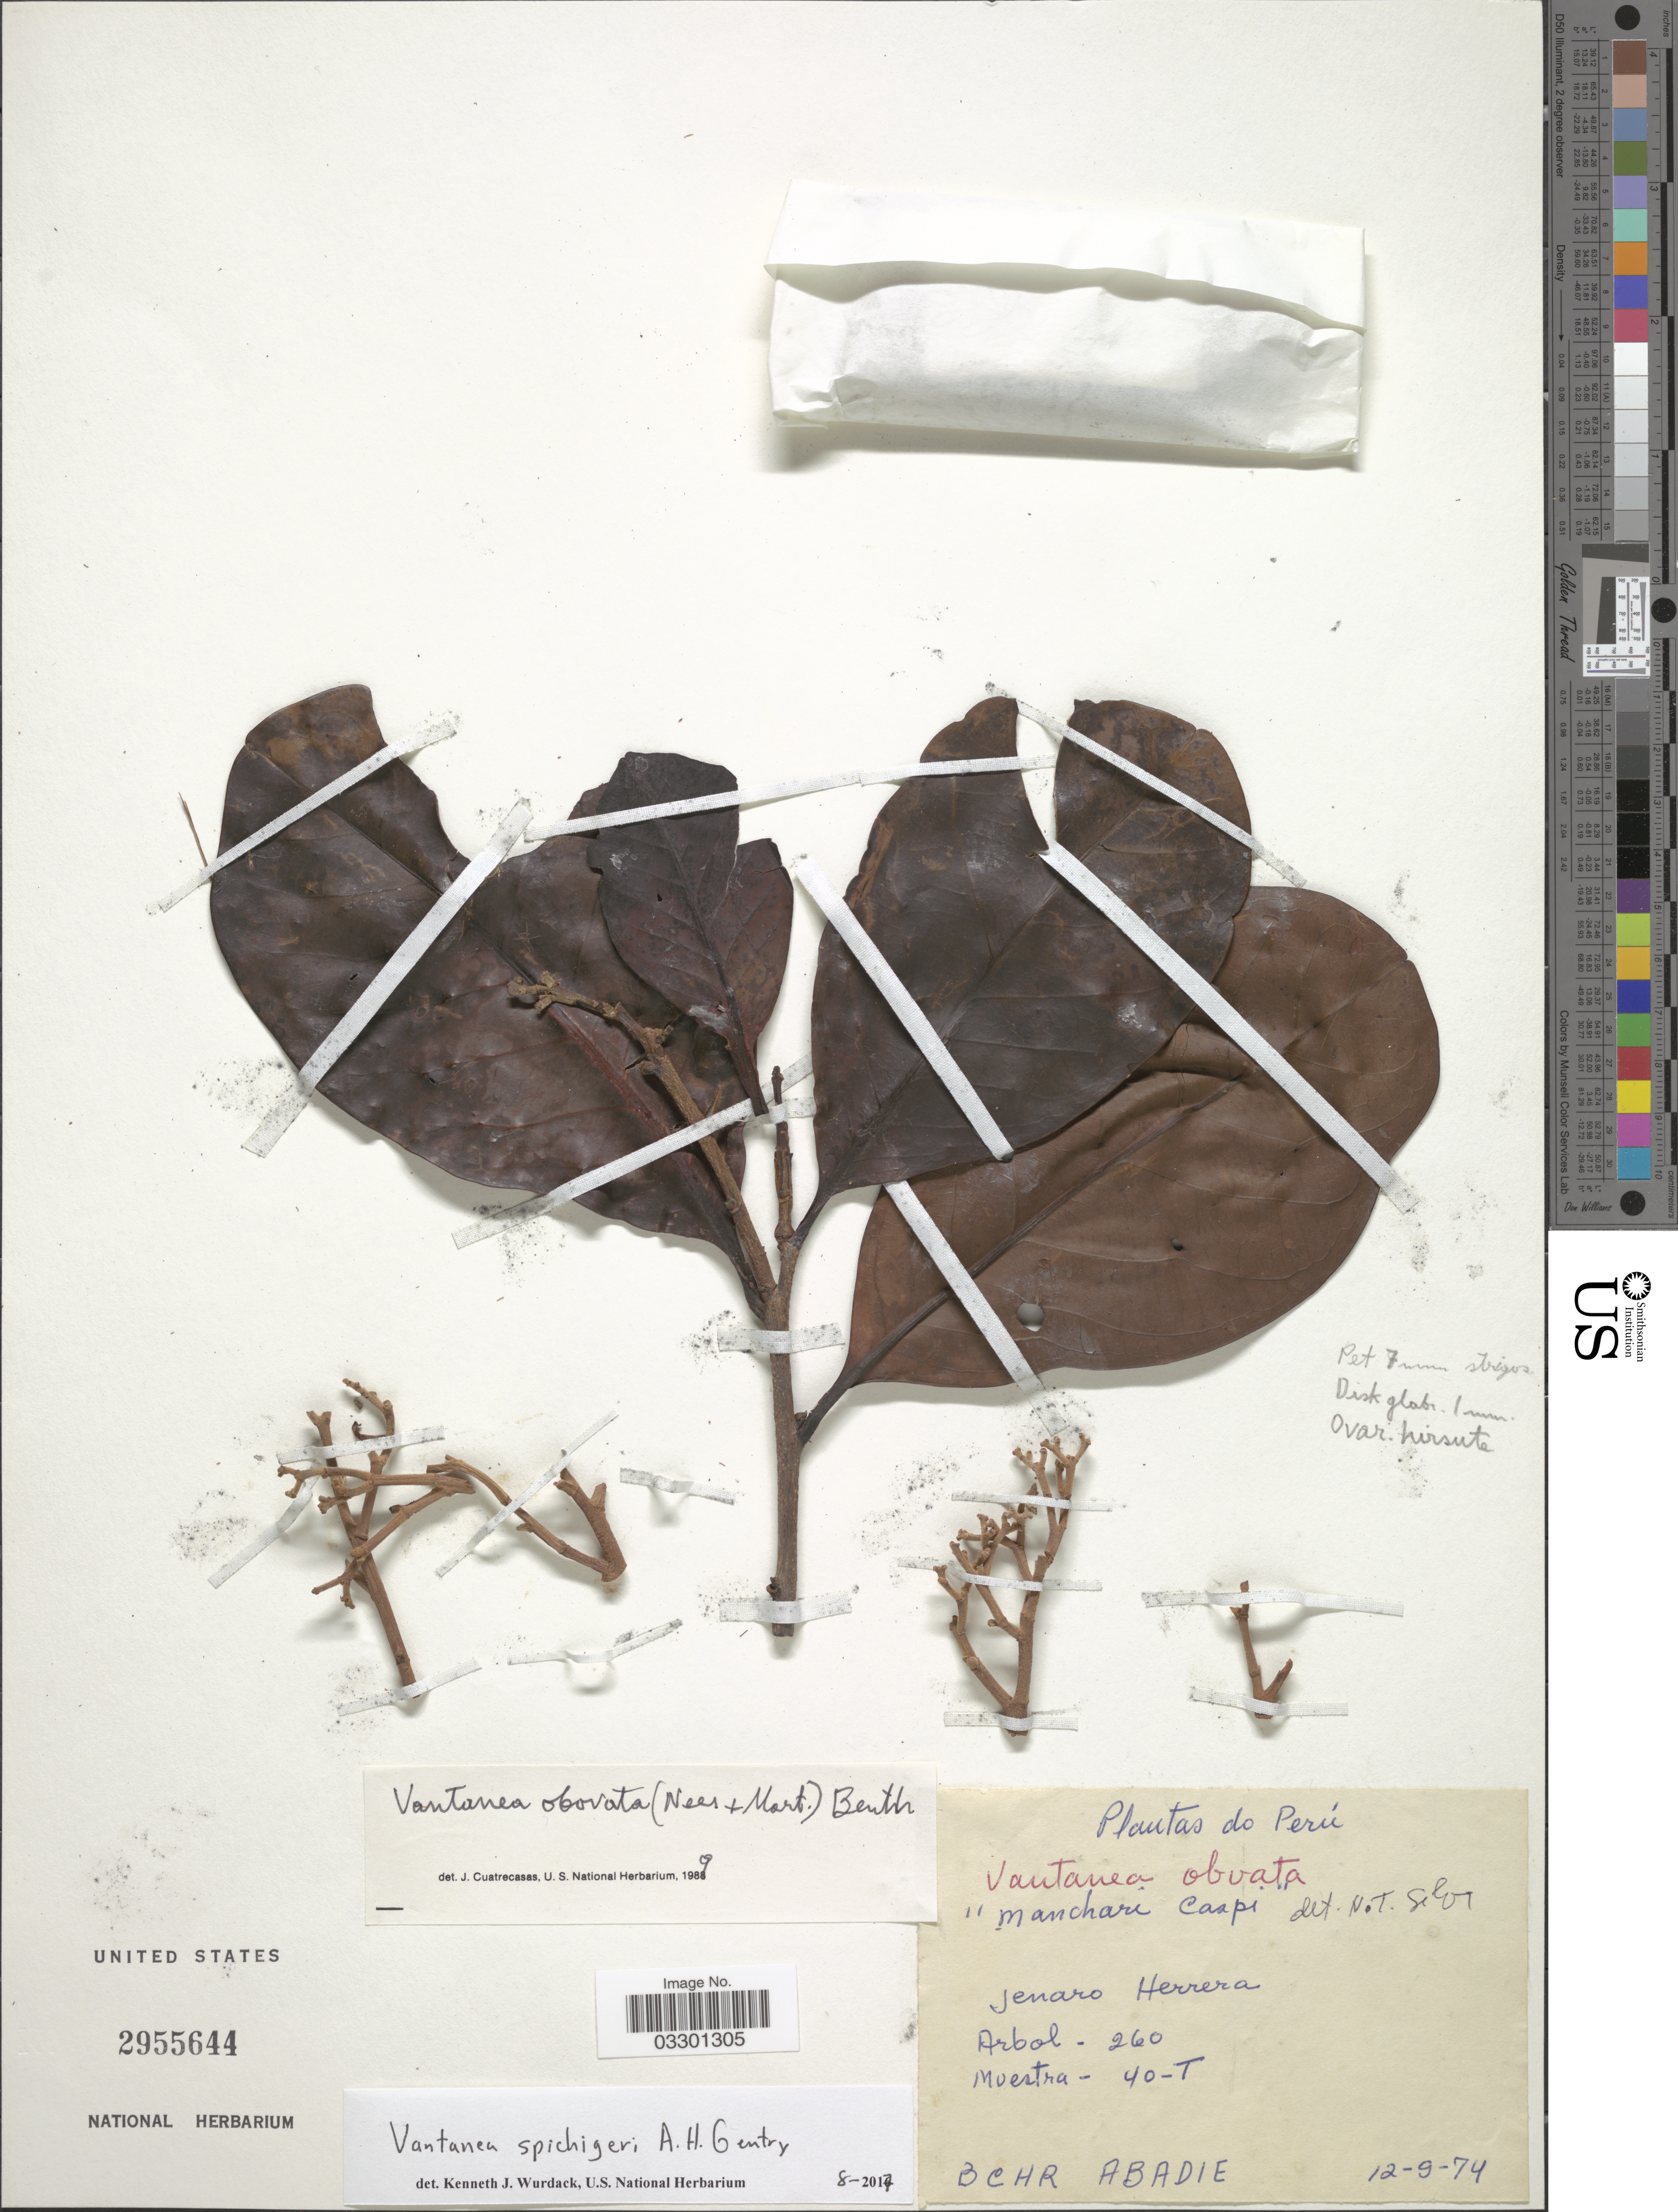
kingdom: Plantae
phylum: Tracheophyta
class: Magnoliopsida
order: Malpighiales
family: Humiriaceae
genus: Vantanea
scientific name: Vantanea spichigeri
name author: A.H. Gentry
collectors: Abadie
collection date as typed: Transcribed d/m/y: 12/9/74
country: Peru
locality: Jenaro Herrera.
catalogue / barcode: US 2955644